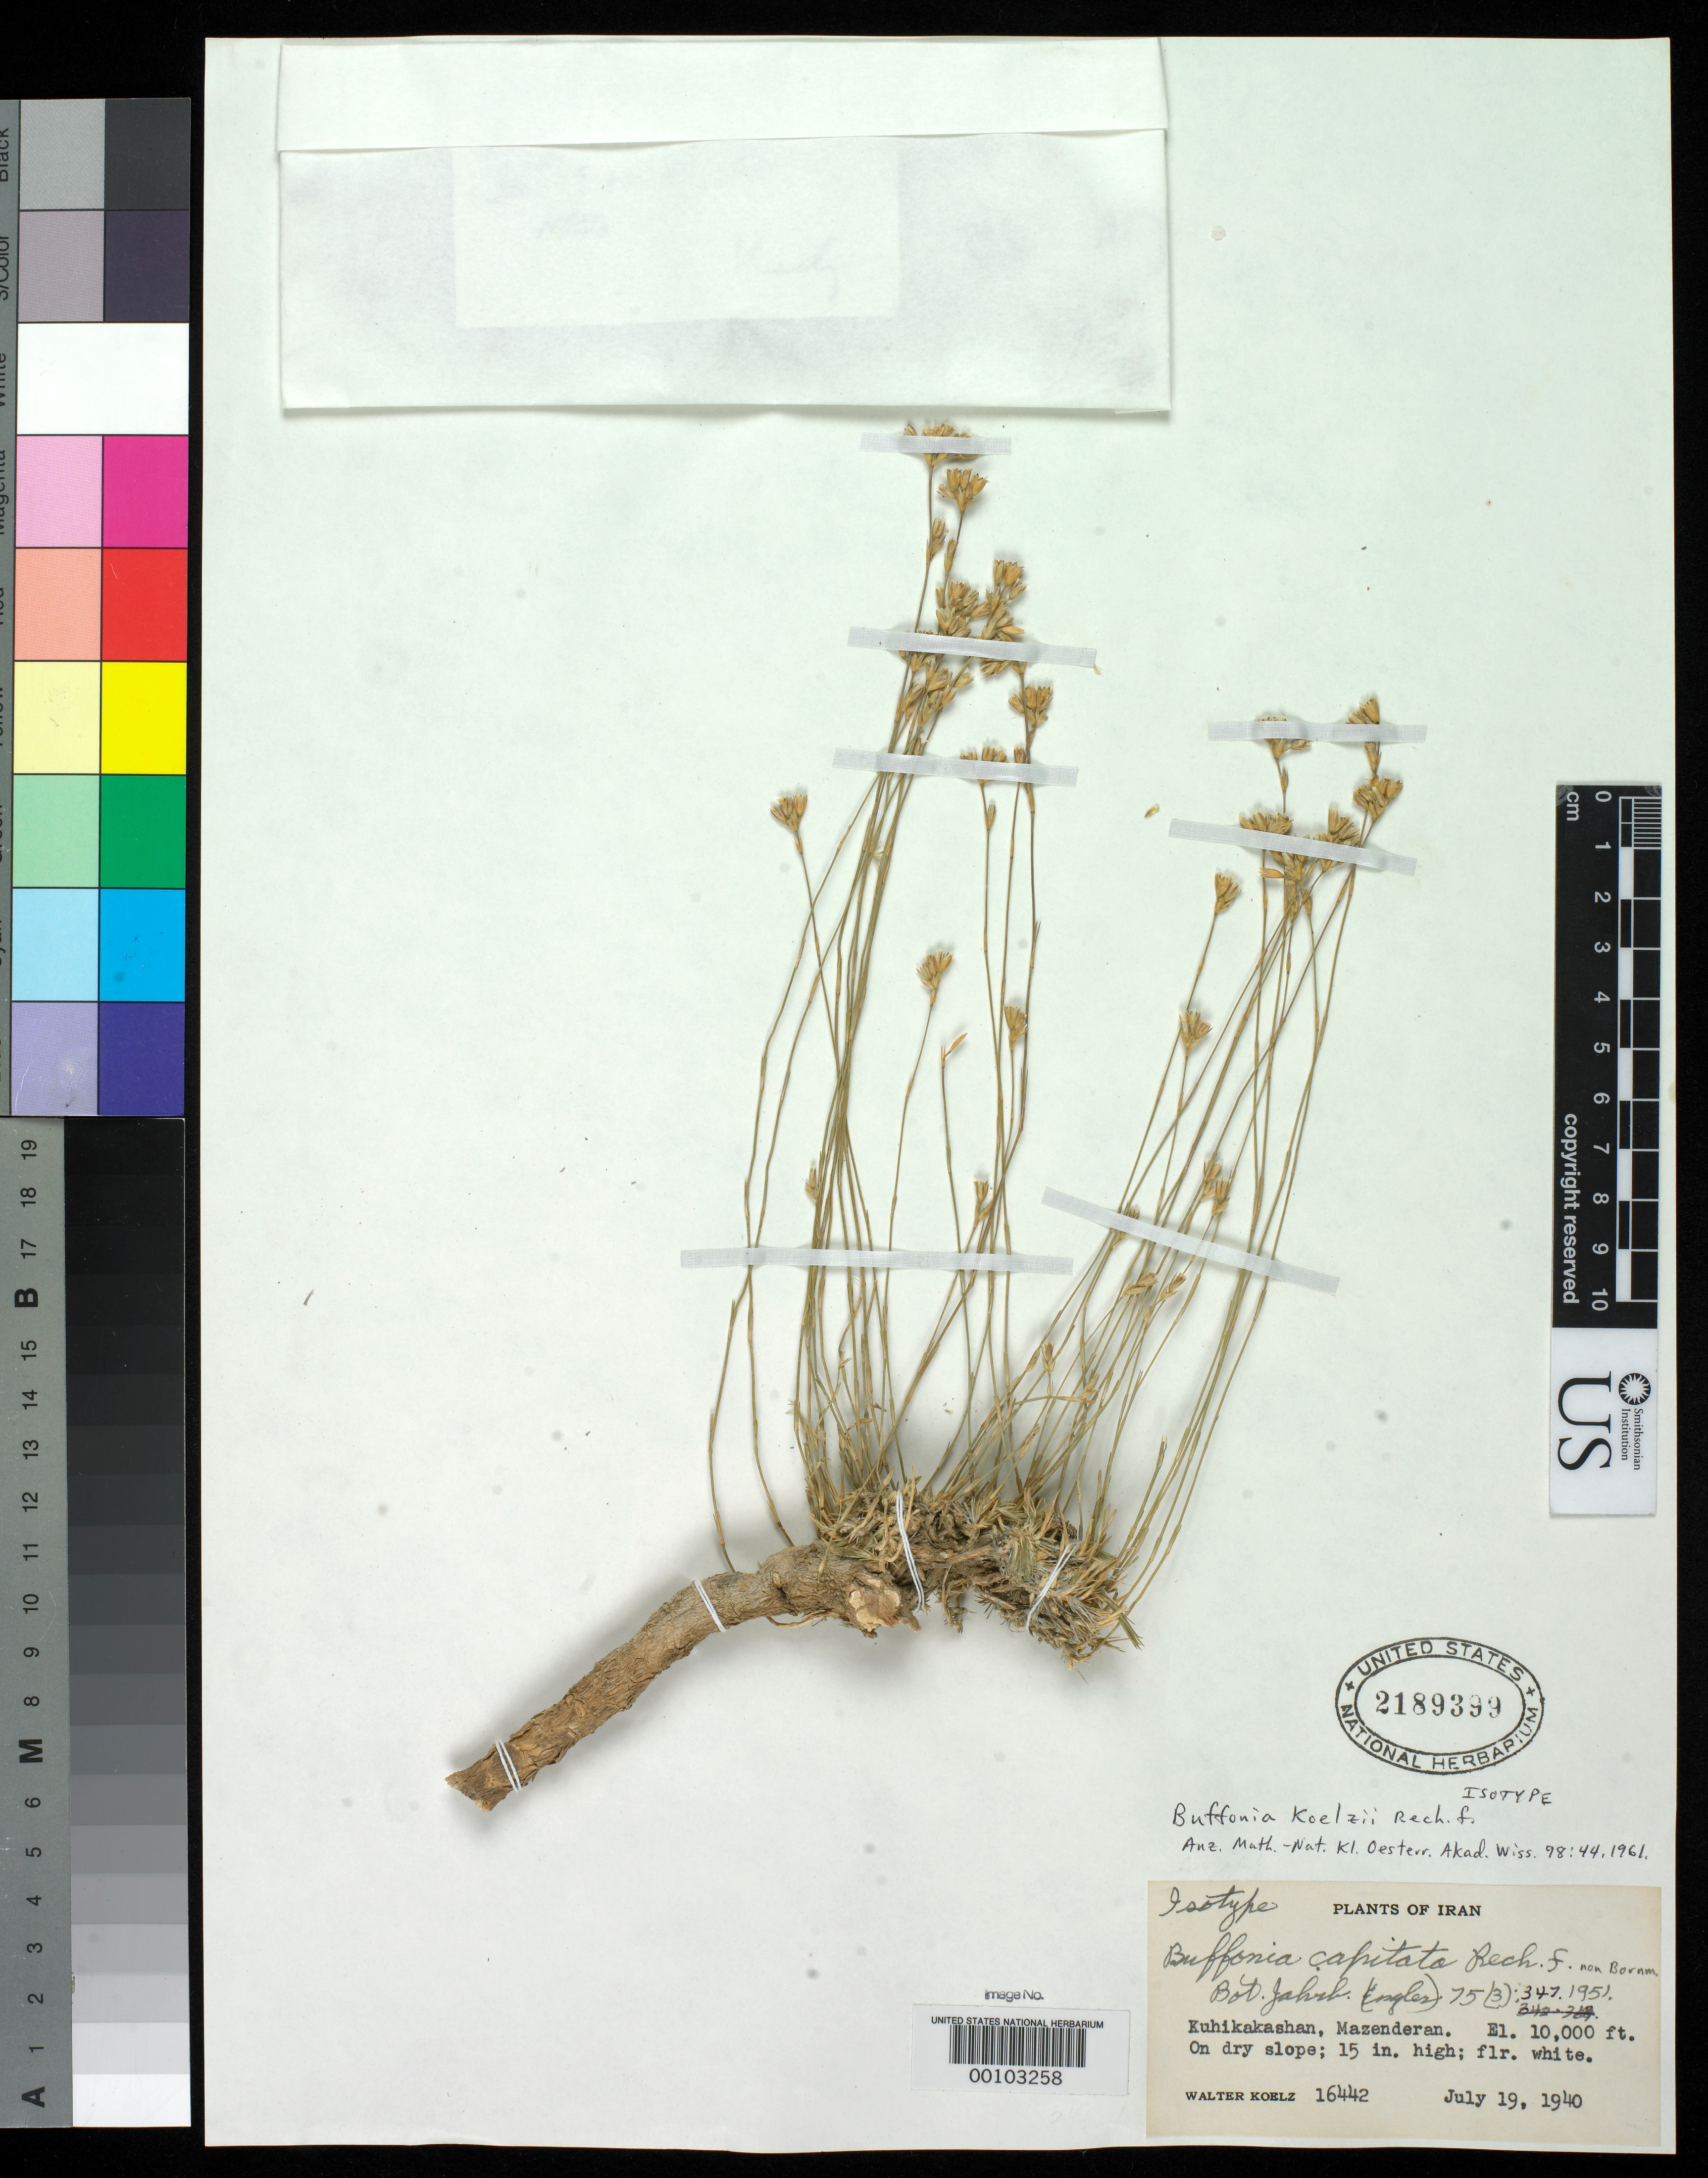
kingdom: Plantae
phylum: Tracheophyta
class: Magnoliopsida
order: Caryophyllales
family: Caryophyllaceae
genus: Bufonia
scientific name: Bufonia koelzii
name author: Rech. f.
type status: Isotype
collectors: W. N. Koelz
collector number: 16442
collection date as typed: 19 Jul 1940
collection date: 1940-07-19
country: Iran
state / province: Mazandaran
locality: Kuhikakashan.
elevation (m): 3048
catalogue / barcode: US 2189399